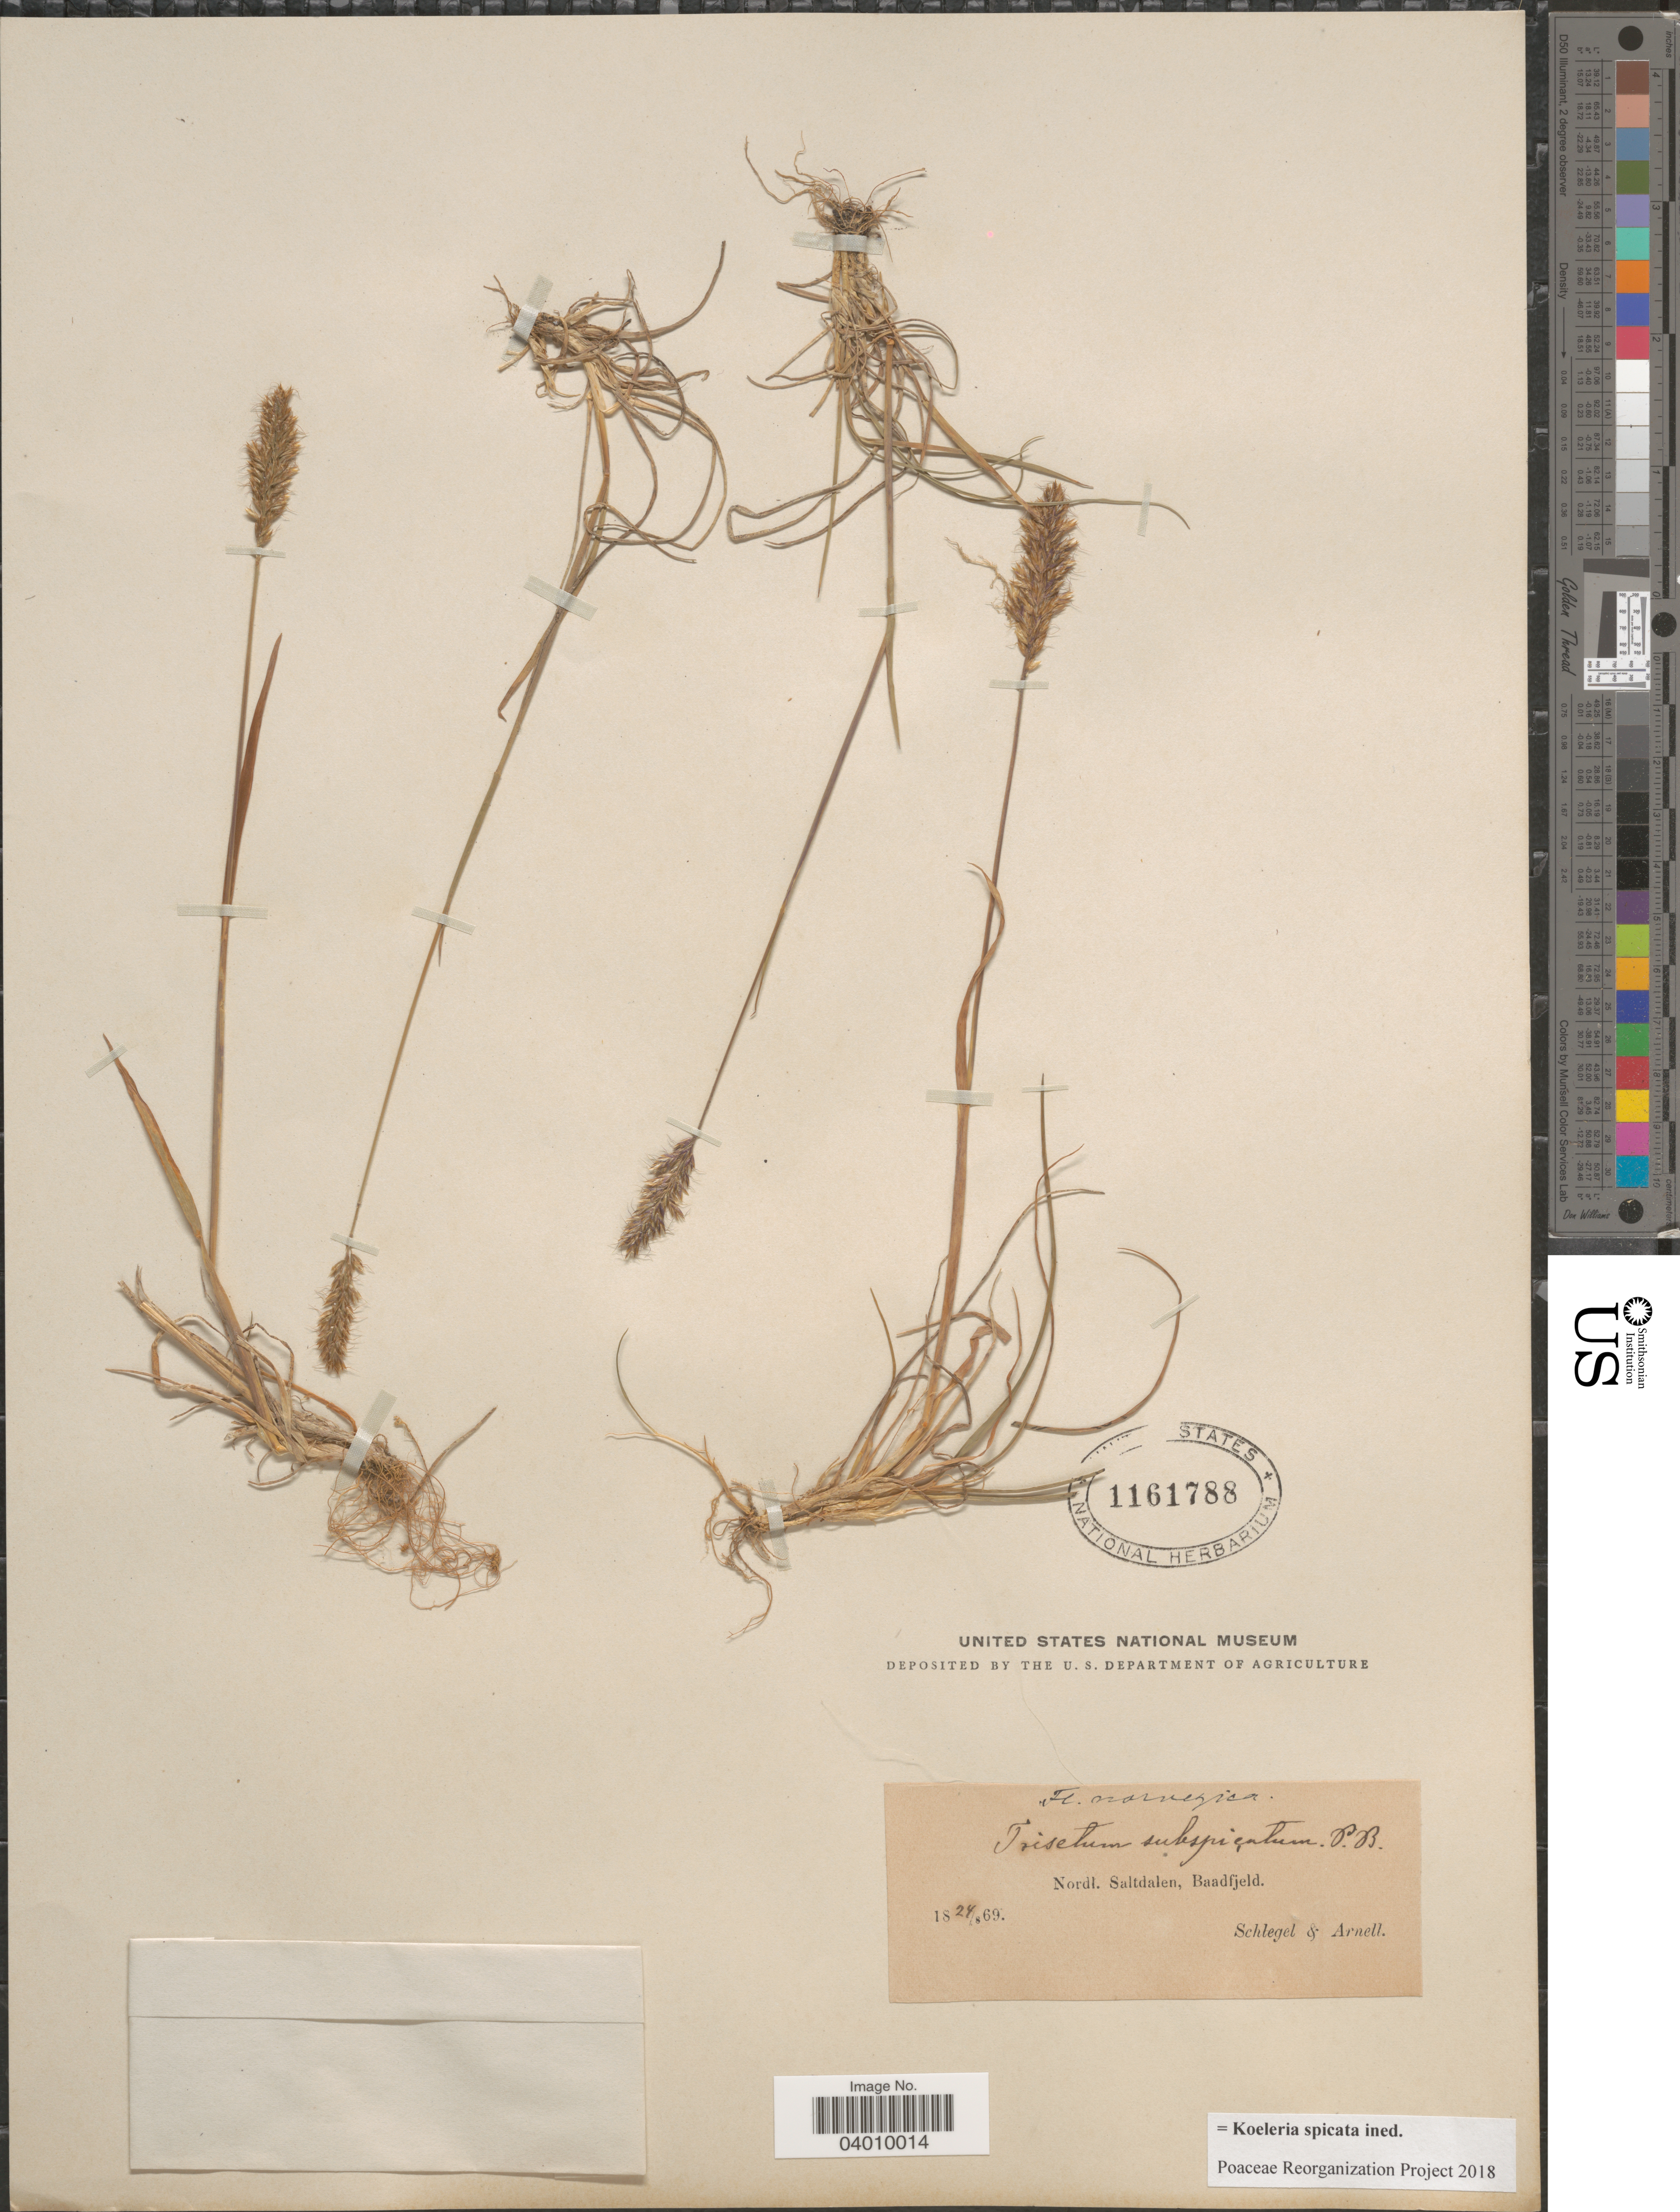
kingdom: Plantae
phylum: Tracheophyta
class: Liliopsida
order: Poales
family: Poaceae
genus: Koeleria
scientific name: Koeleria spicata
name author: (L.) Barberá et al.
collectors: Schlegel & Arnell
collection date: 1869-08-24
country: Norway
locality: Norvegica. Nordl. Saltdalen, Baadfjeld.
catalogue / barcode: US 1161788